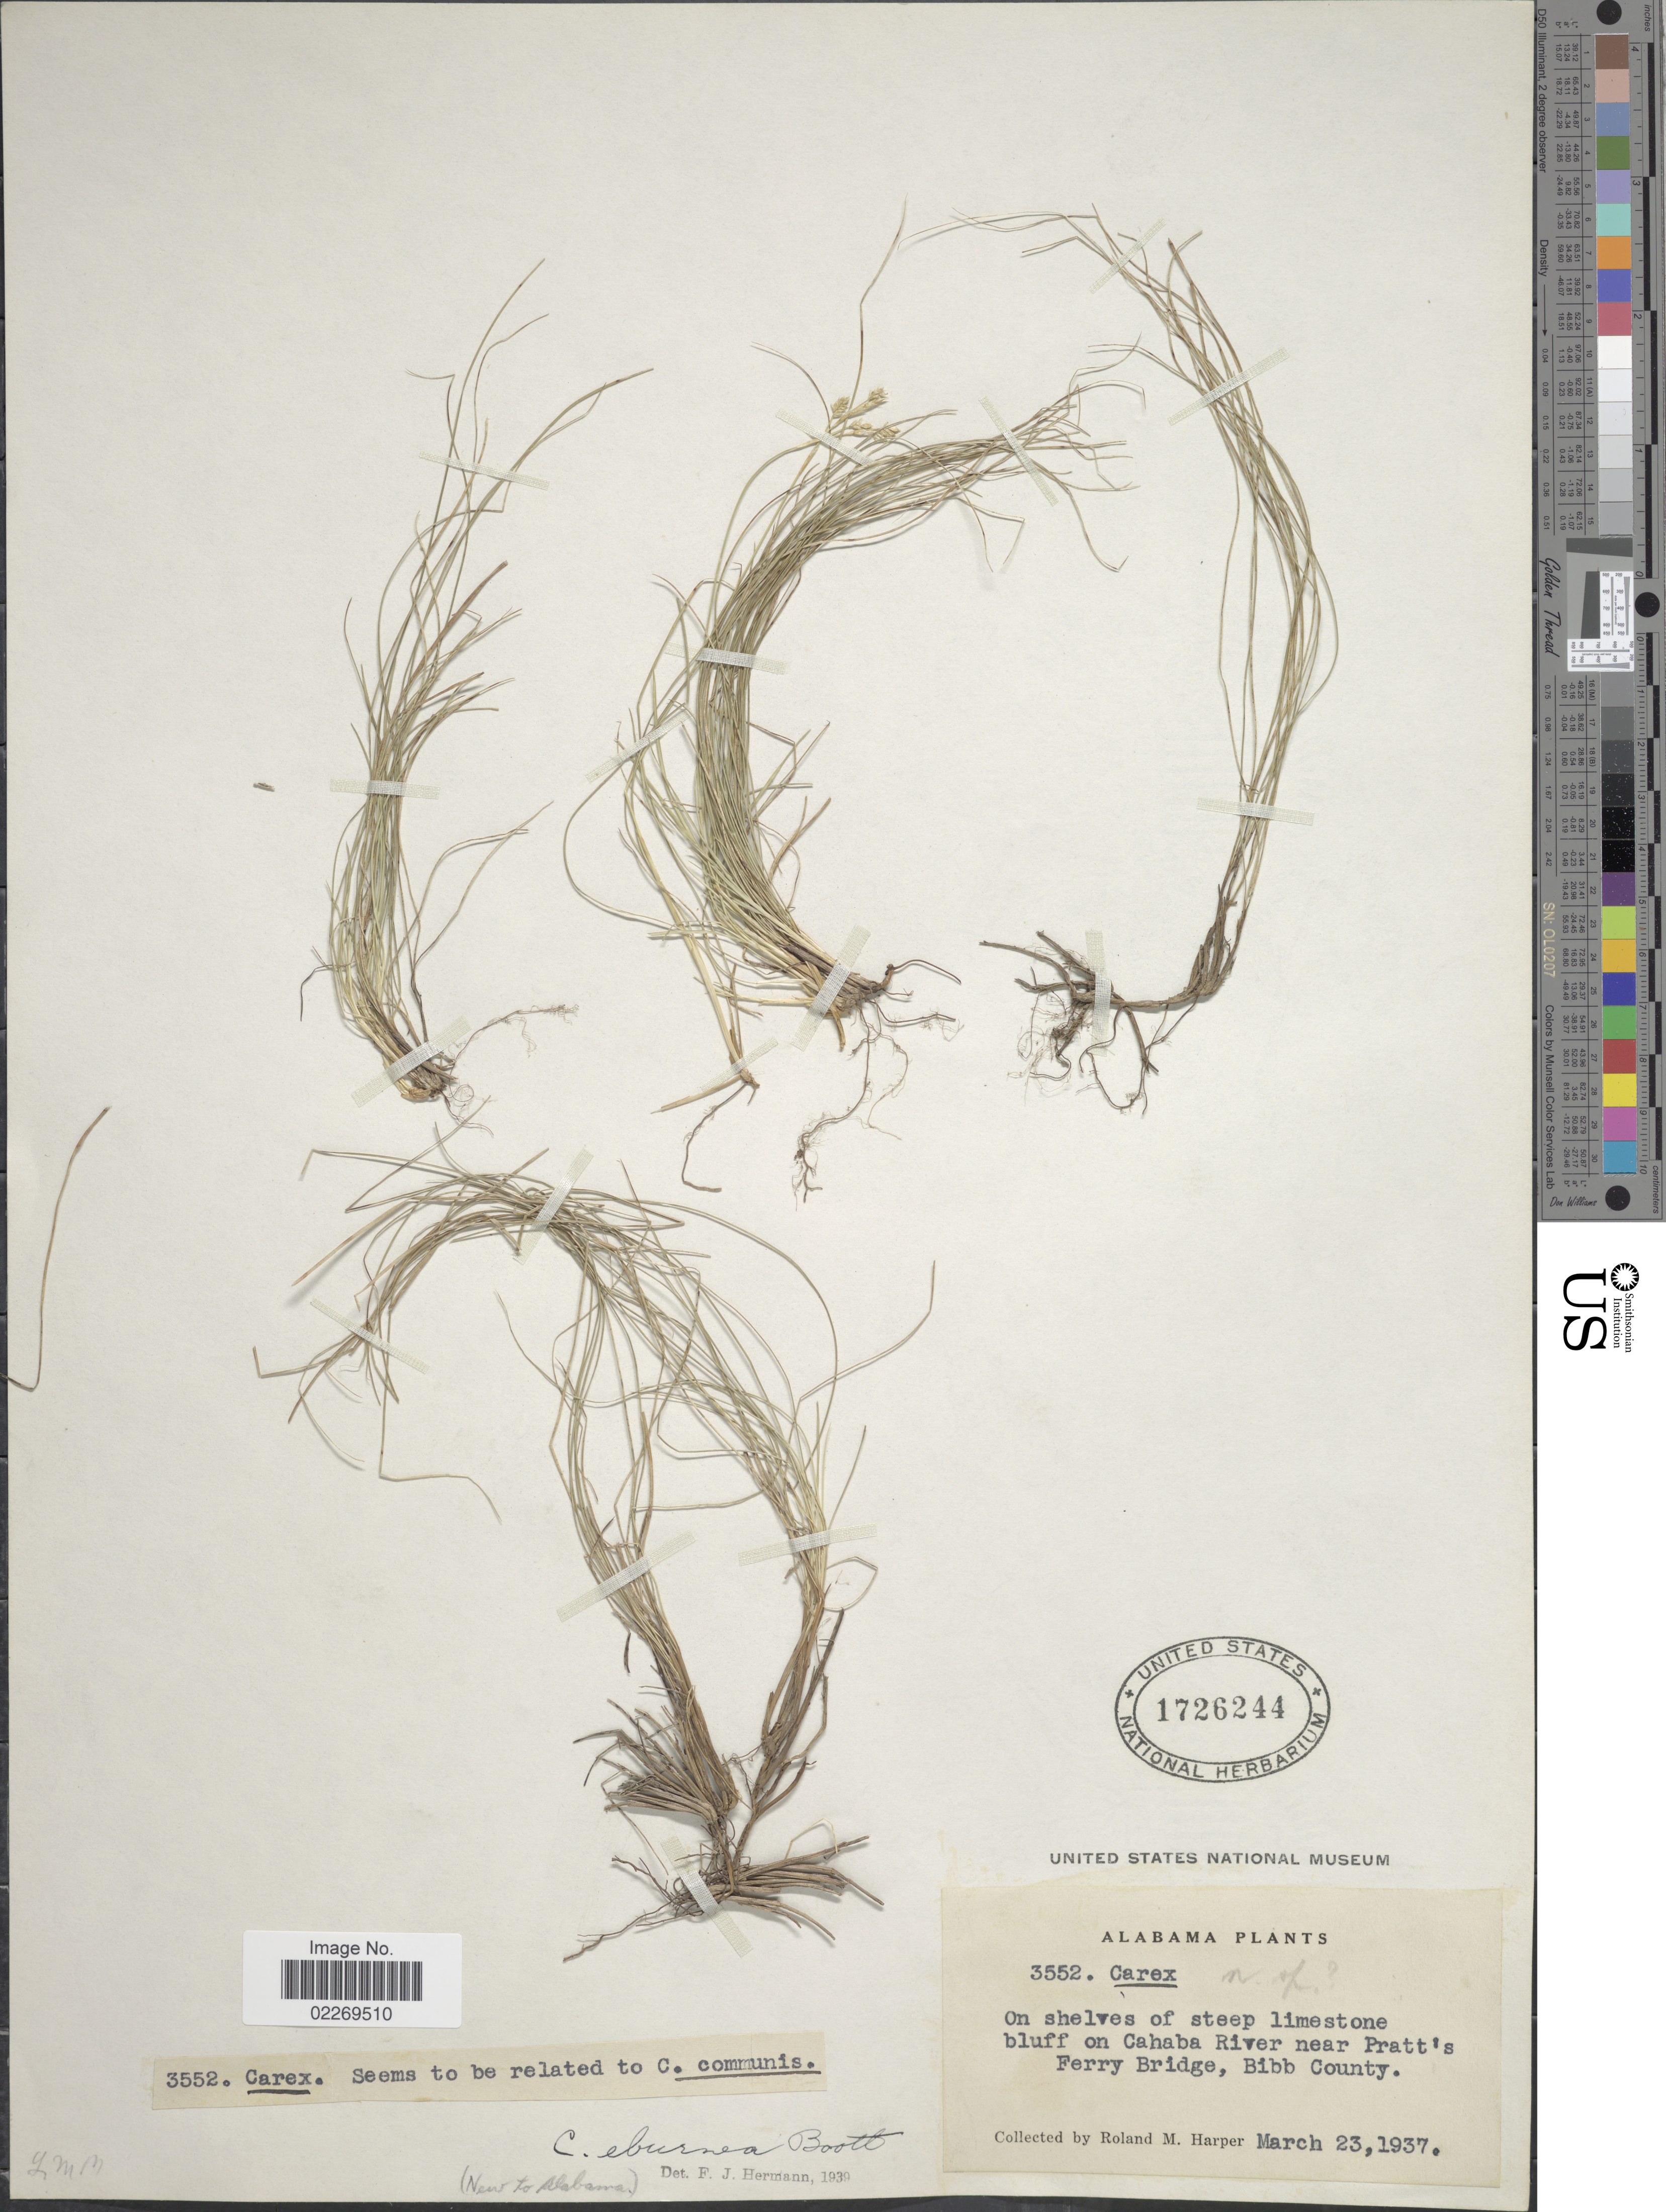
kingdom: Plantae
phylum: Tracheophyta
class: Liliopsida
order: Poales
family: Cyperaceae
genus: Carex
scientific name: Carex eburnea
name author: Boott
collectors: R. M. Harper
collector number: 3552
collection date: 1937-03-23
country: United States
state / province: Alabama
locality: On Cahaba River, near Pratt's Ferry Bridge, Bibb County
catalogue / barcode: US 1726244